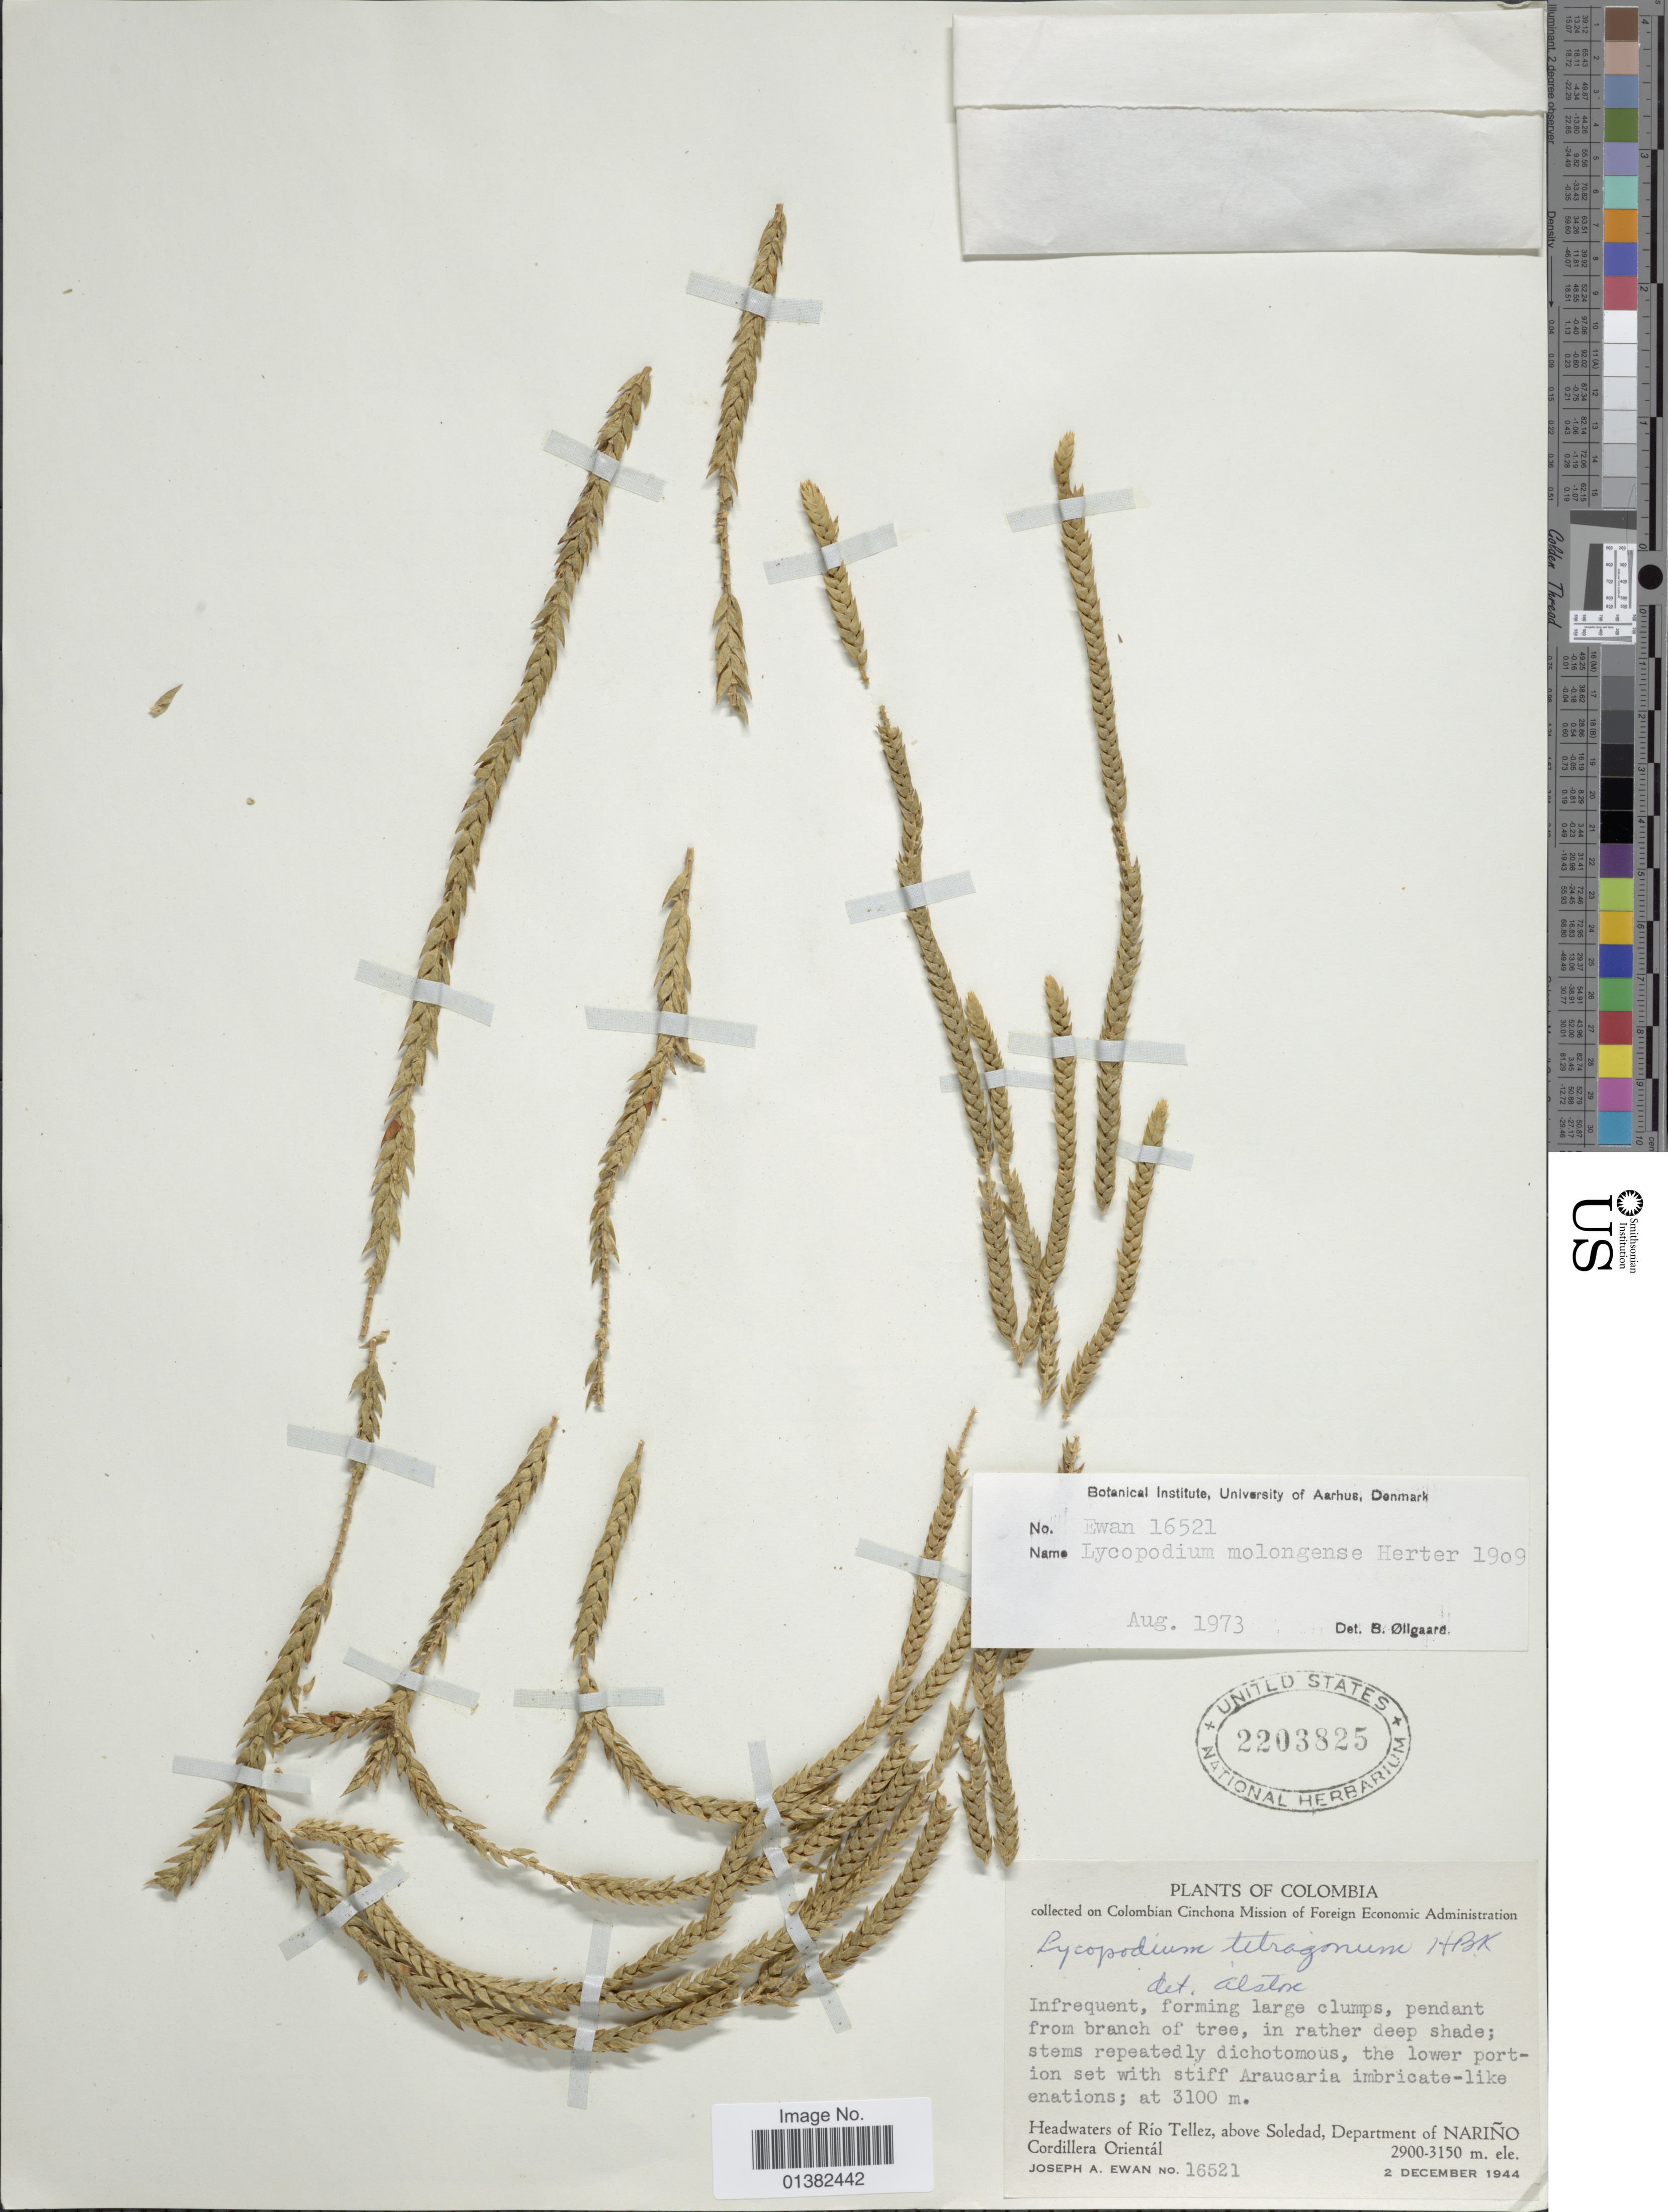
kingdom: Plantae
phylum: Tracheophyta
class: Lycopodiopsida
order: Lycopodiales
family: Lycopodiaceae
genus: Phlegmariurus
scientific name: Phlegmariurus echinatus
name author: (Spring) B. Øllg.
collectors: J. A. Ewan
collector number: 16521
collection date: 1944-12-02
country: Colombia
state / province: Nariño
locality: Headwaters of Río Tellez, above Soledad, Cordillera Oriental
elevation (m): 2900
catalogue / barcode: US 2203825